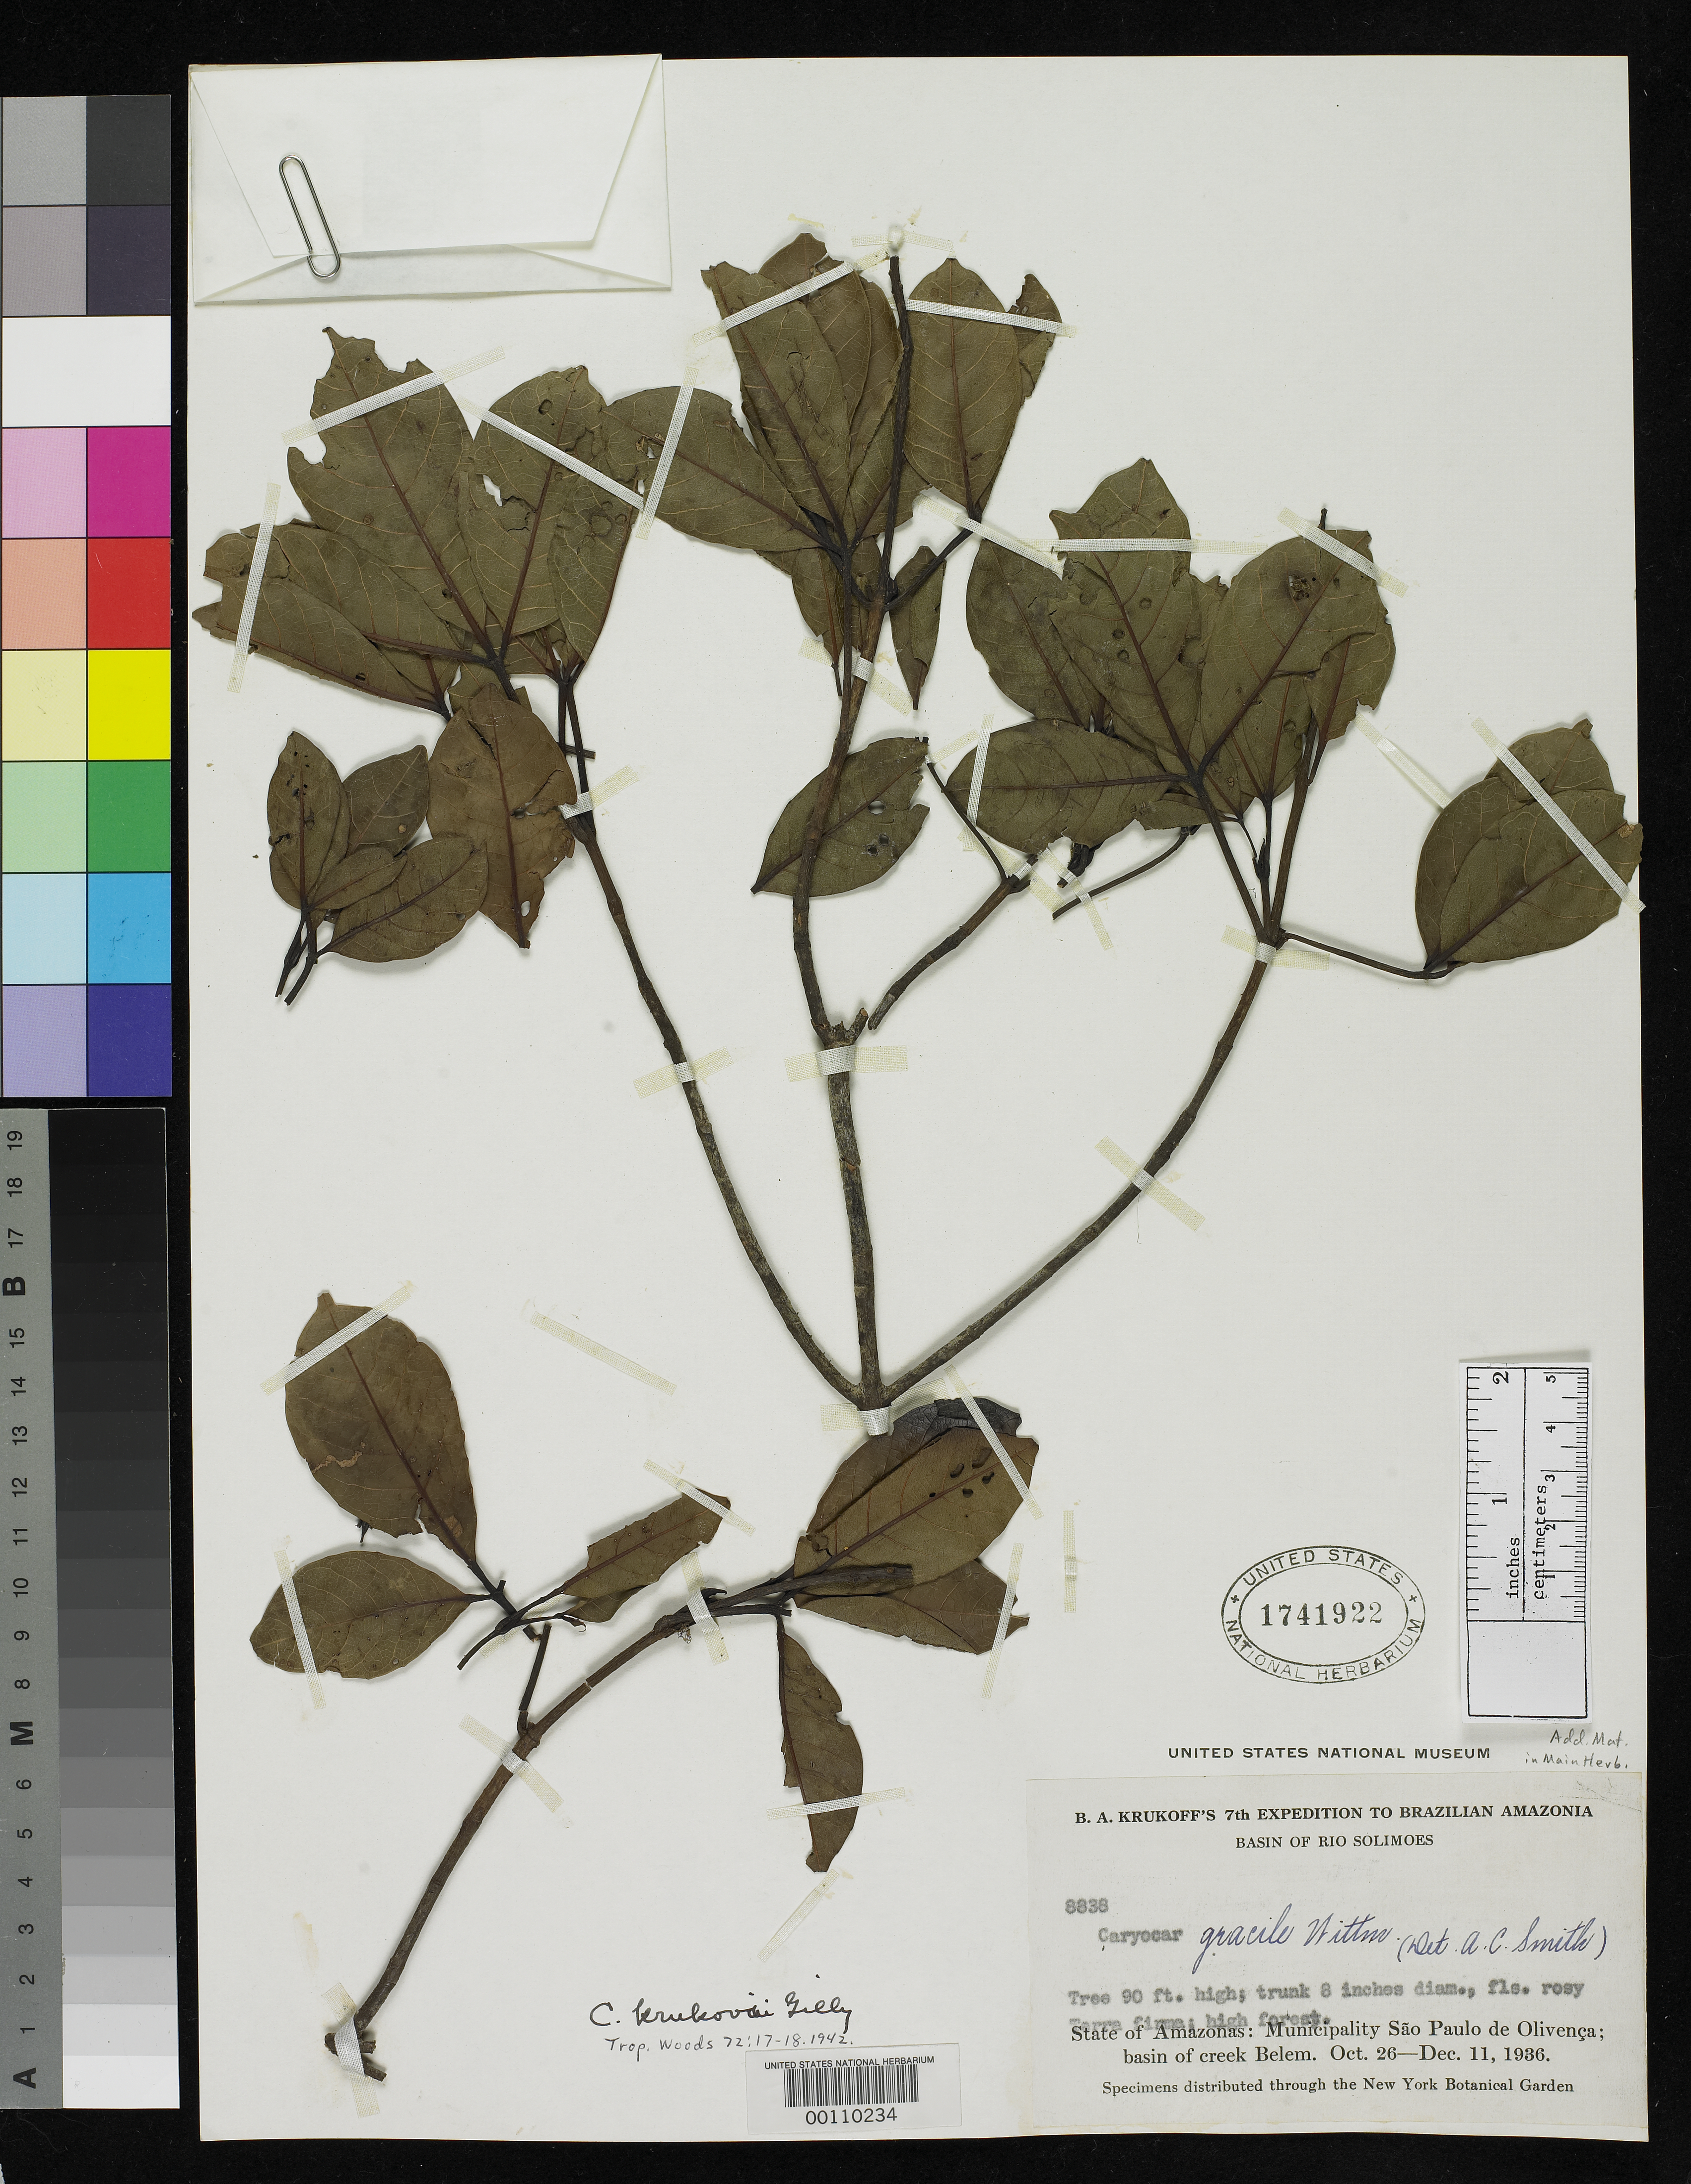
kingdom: Plantae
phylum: Tracheophyta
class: Magnoliopsida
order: Malpighiales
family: Caryocaraceae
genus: Caryocar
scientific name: Caryocar krukovii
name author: Gilly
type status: Isotype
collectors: B. A. Krukoff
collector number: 8838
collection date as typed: Oct 1936 to -- Dec 1936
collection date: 1936-10/1936-12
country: Brazil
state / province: Amazonas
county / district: São Paulo de Olivença Mun.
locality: Igarape Creek.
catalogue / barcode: US 1741922